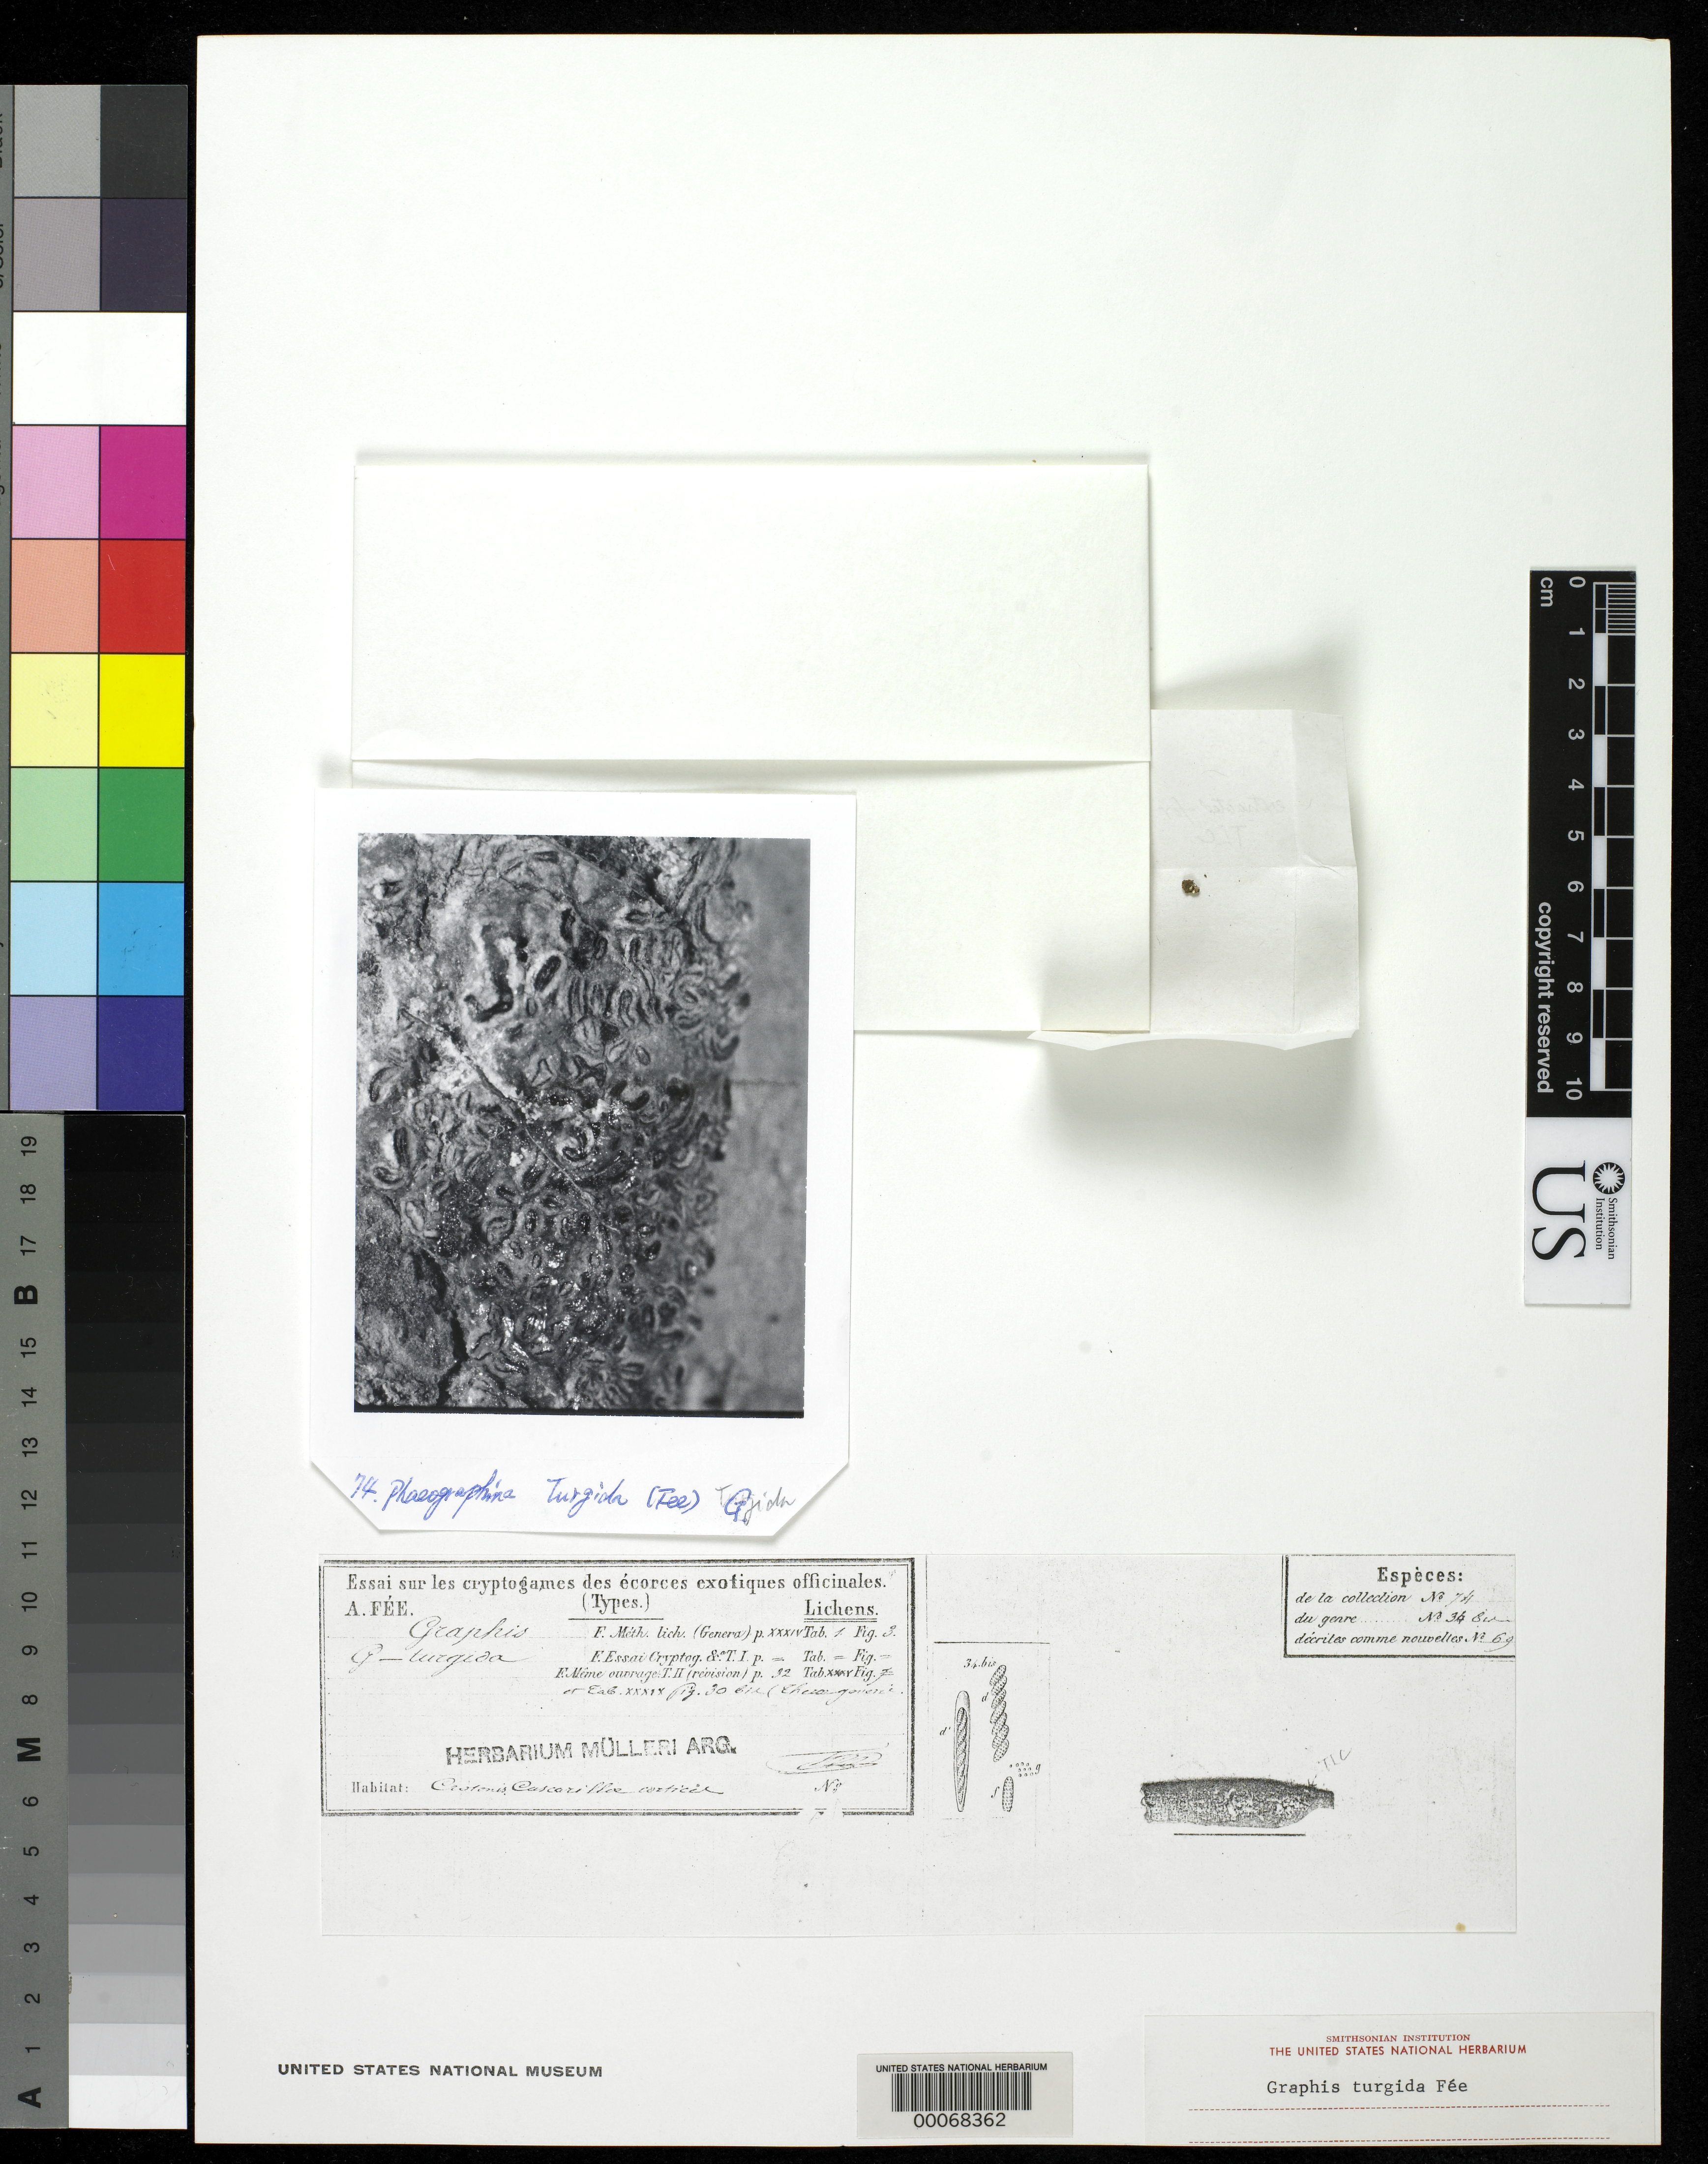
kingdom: Fungi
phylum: Ascomycota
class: Lecanoromycetes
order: Ostropales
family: Graphidaceae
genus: Graphis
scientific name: Graphis turgida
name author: Fée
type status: Type Fragment